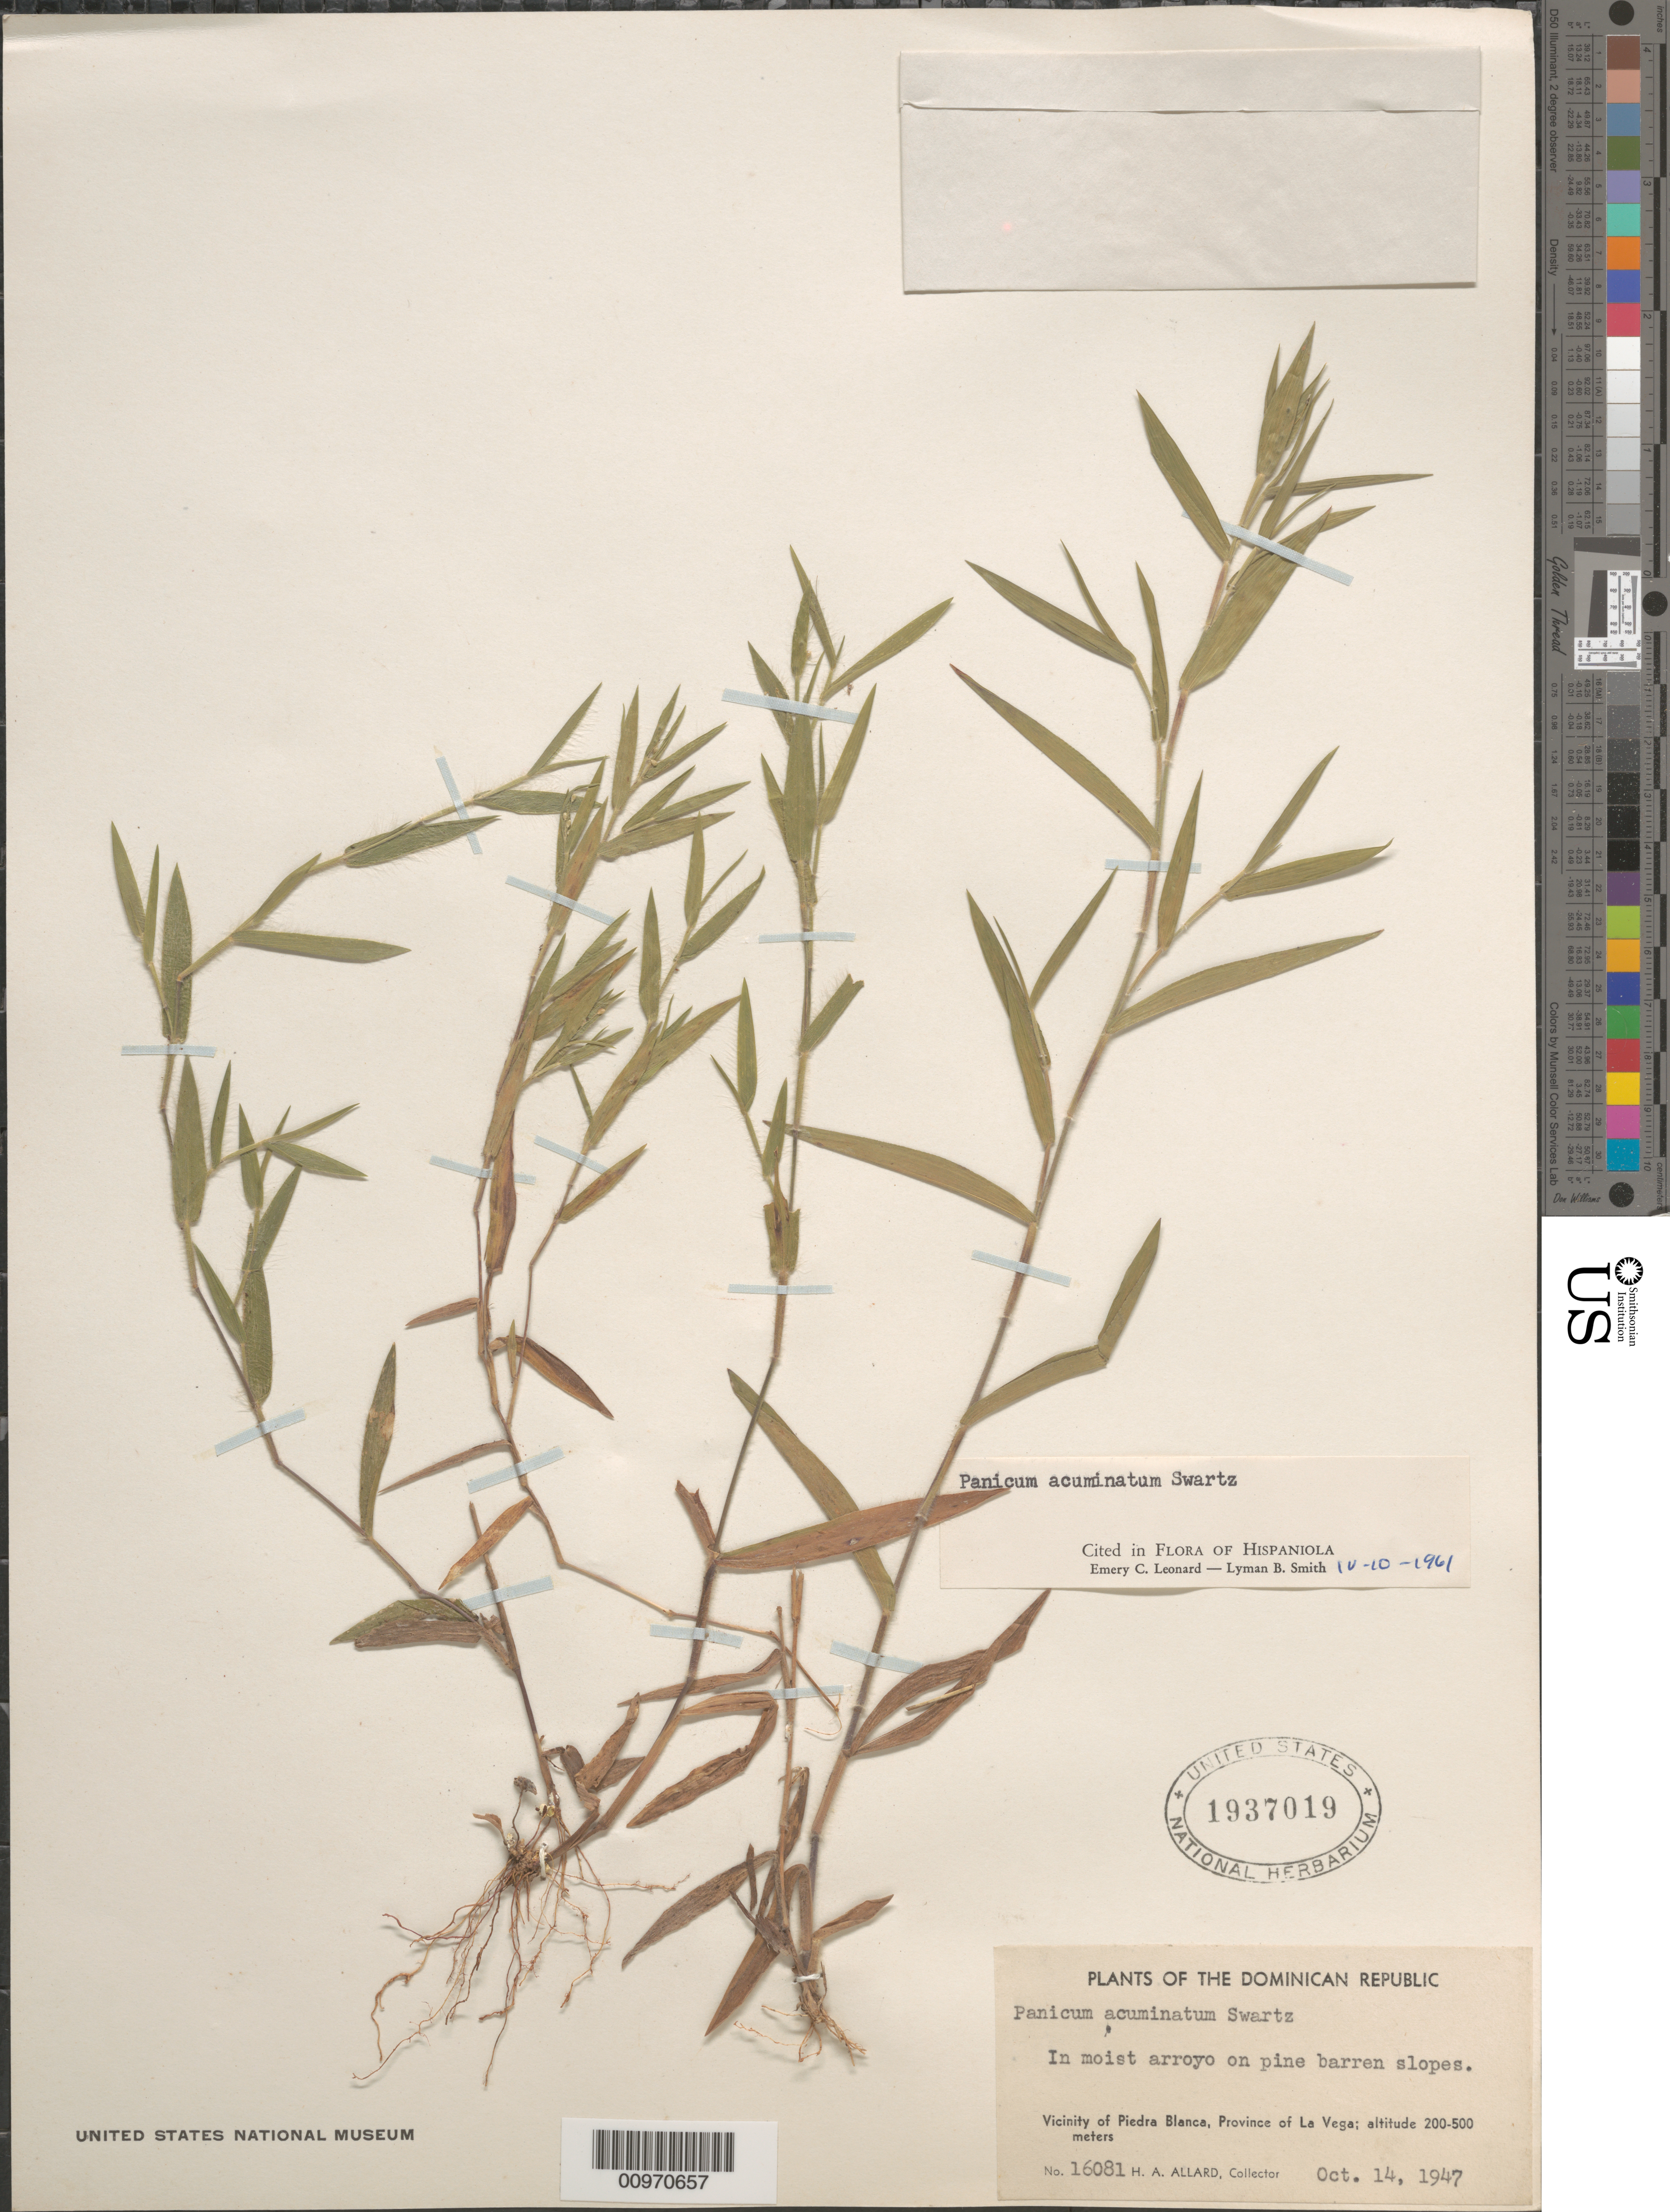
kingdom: Plantae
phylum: Tracheophyta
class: Liliopsida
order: Poales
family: Poaceae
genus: Panicum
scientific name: Panicum acuminatum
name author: Sw.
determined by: Leonard, E. C.; Smith, L. B.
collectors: H. A. Allard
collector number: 16081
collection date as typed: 14 Oct 1947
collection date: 1947-10-14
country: Dominican Republic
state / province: La Vega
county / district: Piedra Blanca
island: Hispaniola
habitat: Moist arroyo on pine barren slopes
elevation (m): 200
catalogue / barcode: US 1937019